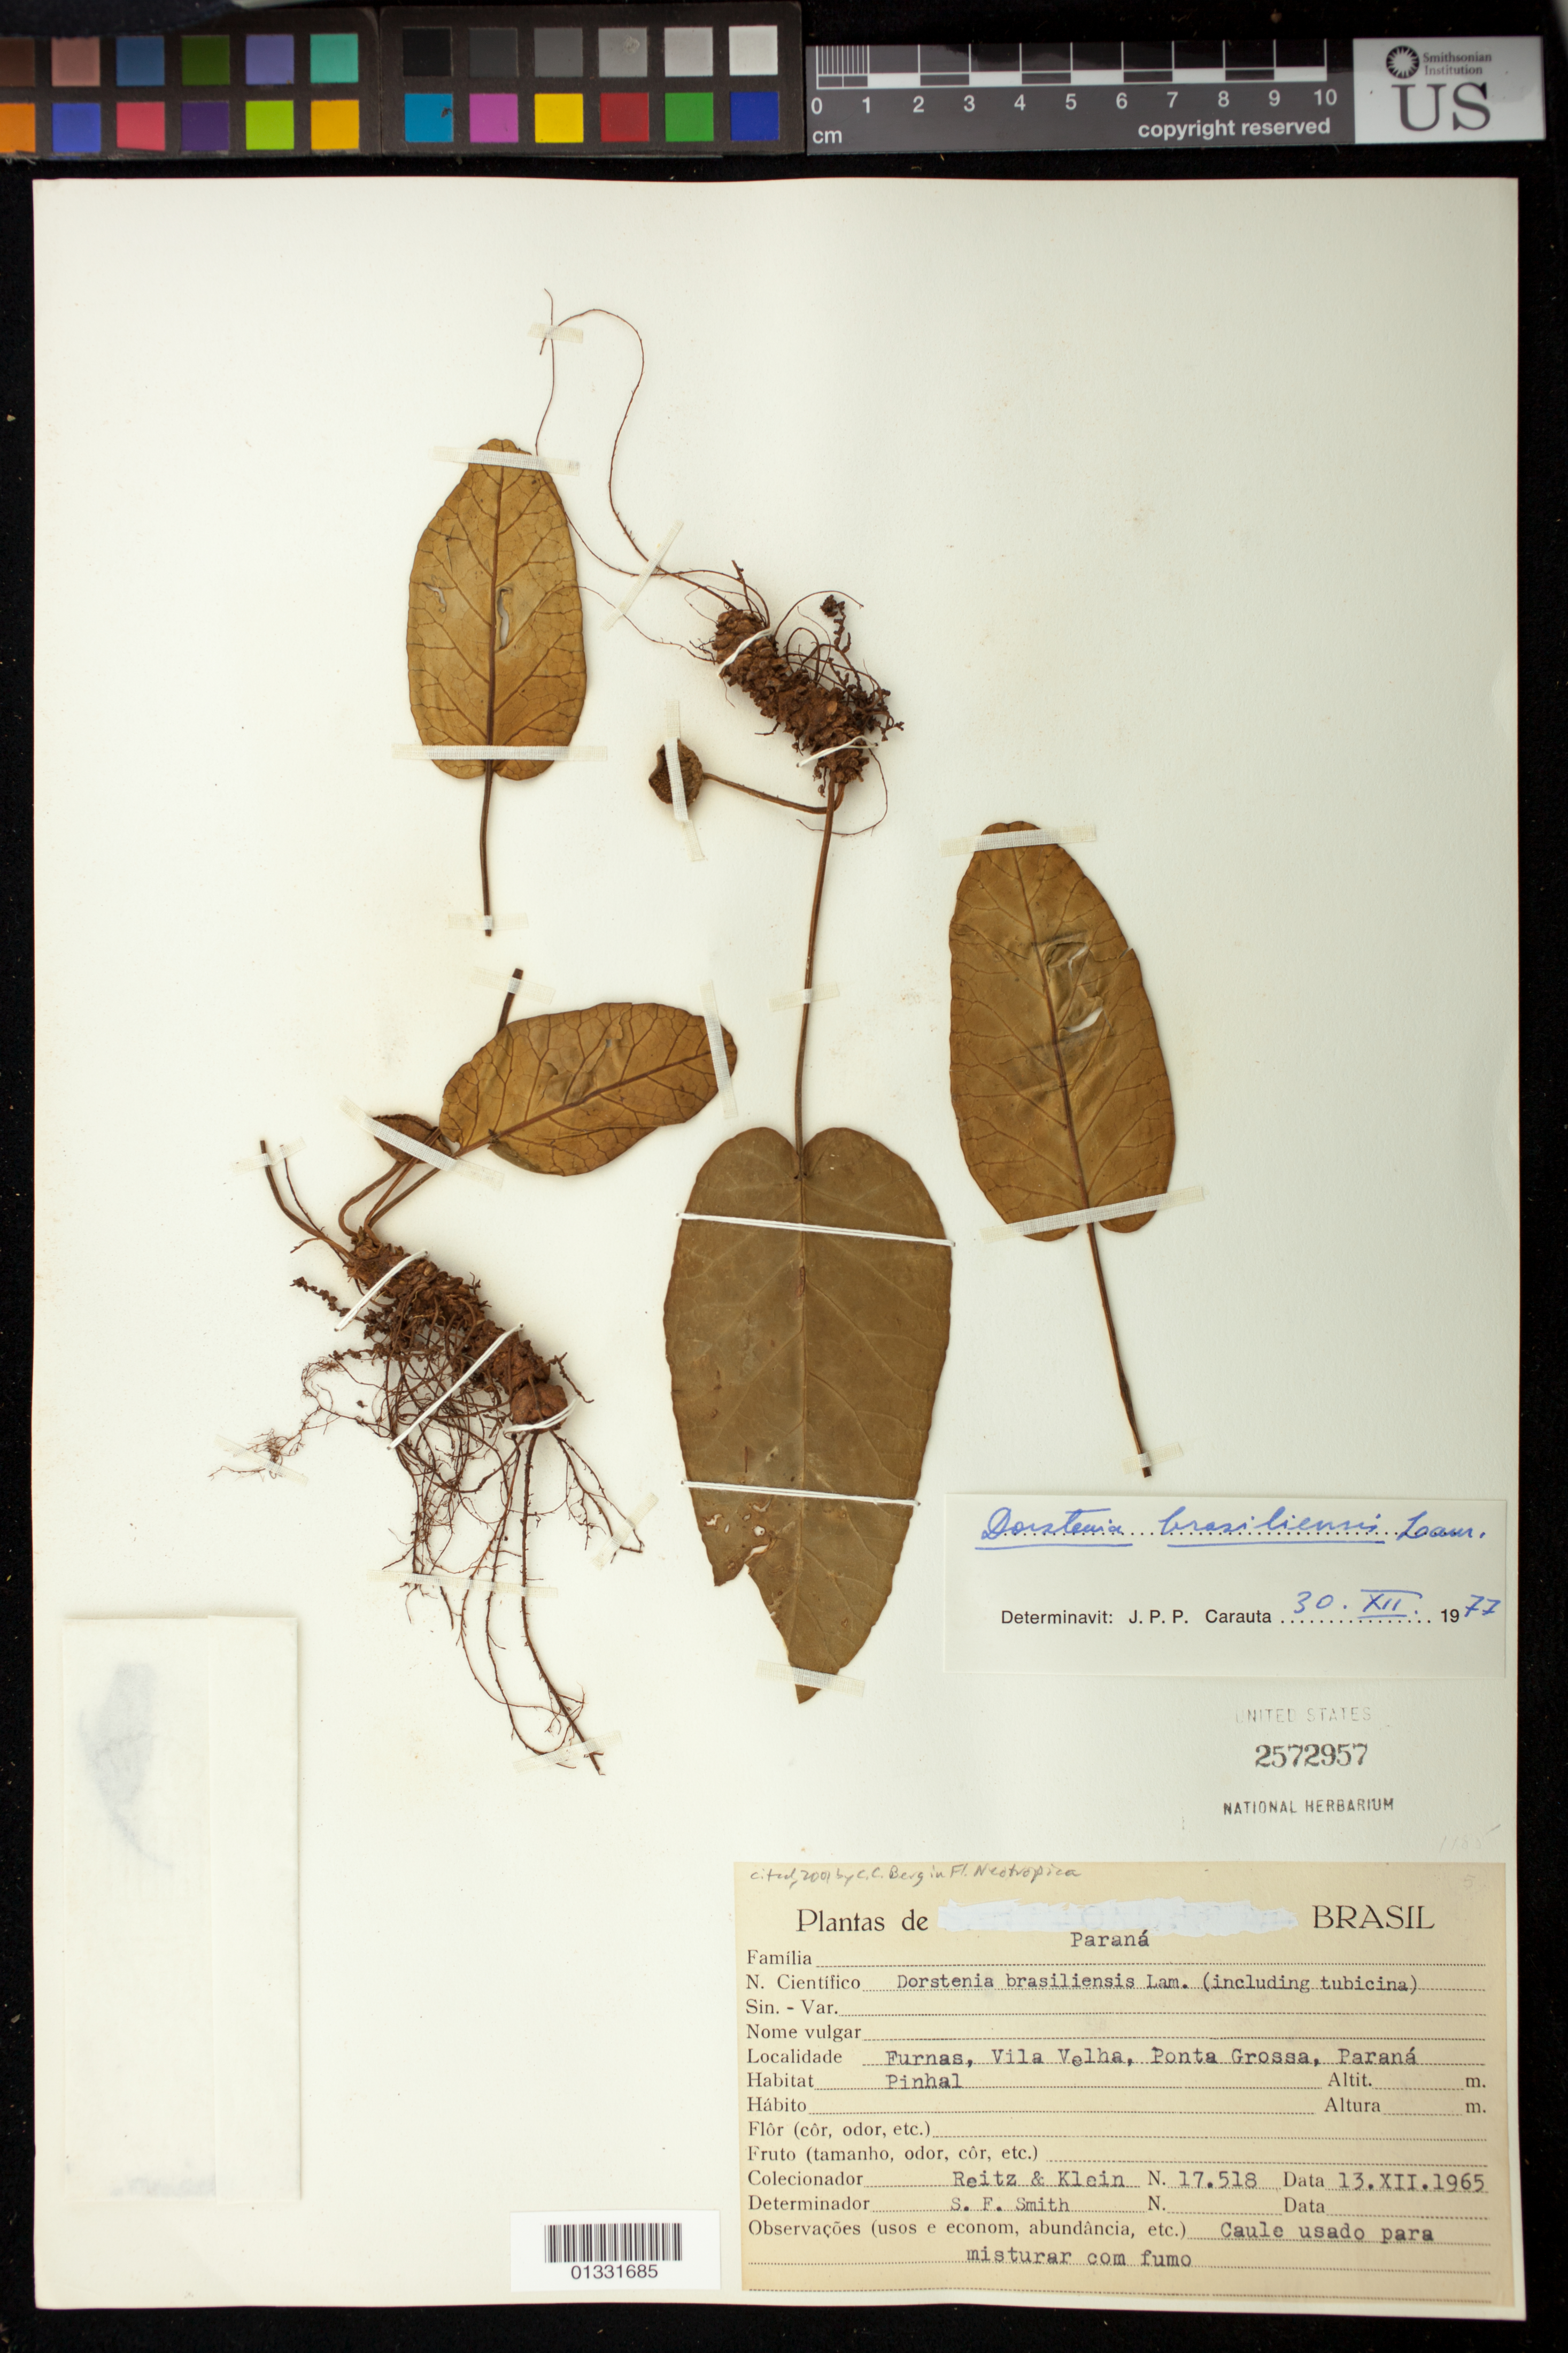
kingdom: Plantae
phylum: Tracheophyta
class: Magnoliopsida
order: Rosales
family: Moraceae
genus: Dorstenia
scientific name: Dorstenia brasiliensis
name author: Lam.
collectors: R. Reitz & R. M. Klein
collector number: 17518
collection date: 1965-12-13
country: Brazil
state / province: Paraná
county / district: Ponta Grossa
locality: Furnas, Vila Velha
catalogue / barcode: US 2572957